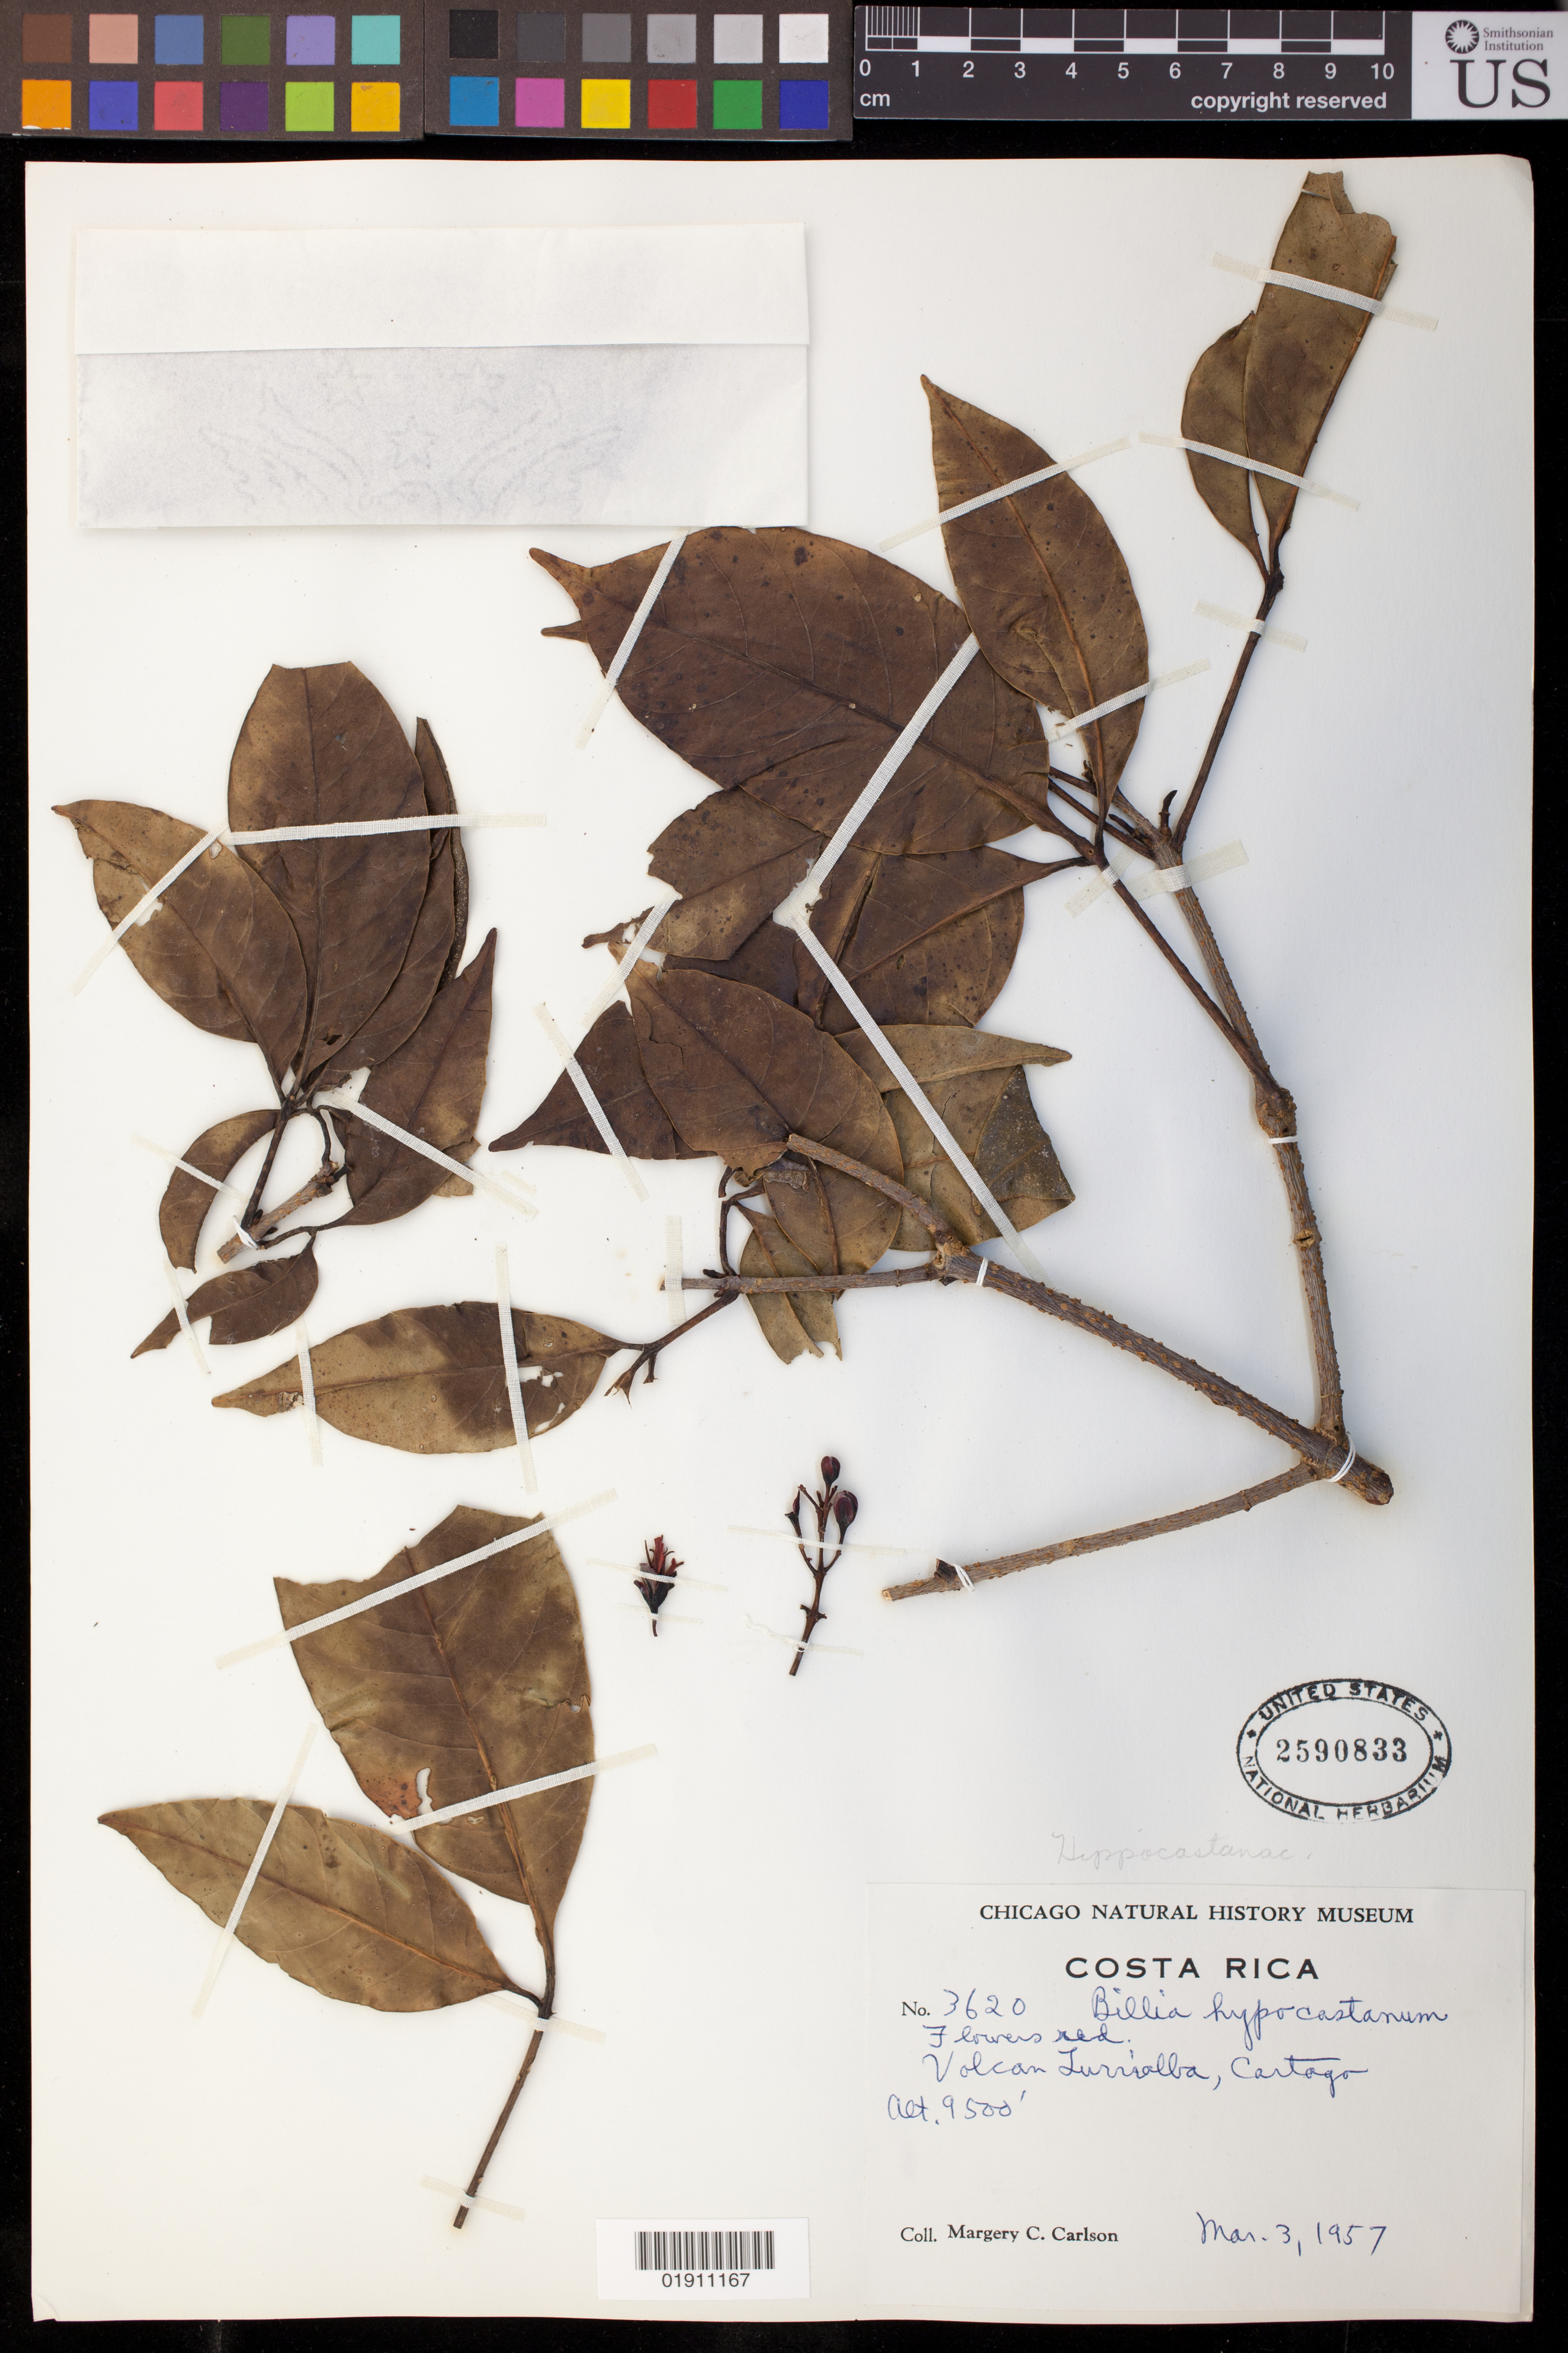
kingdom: Plantae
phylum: Tracheophyta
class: Magnoliopsida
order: Sapindales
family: Sapindaceae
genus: Billia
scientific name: Billia hippocastanum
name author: Peyr.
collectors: M. C. Carlson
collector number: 3620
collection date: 1957-03-03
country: Costa Rica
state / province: Cartago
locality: Volcan Turrialba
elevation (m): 2896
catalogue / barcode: US 2590833